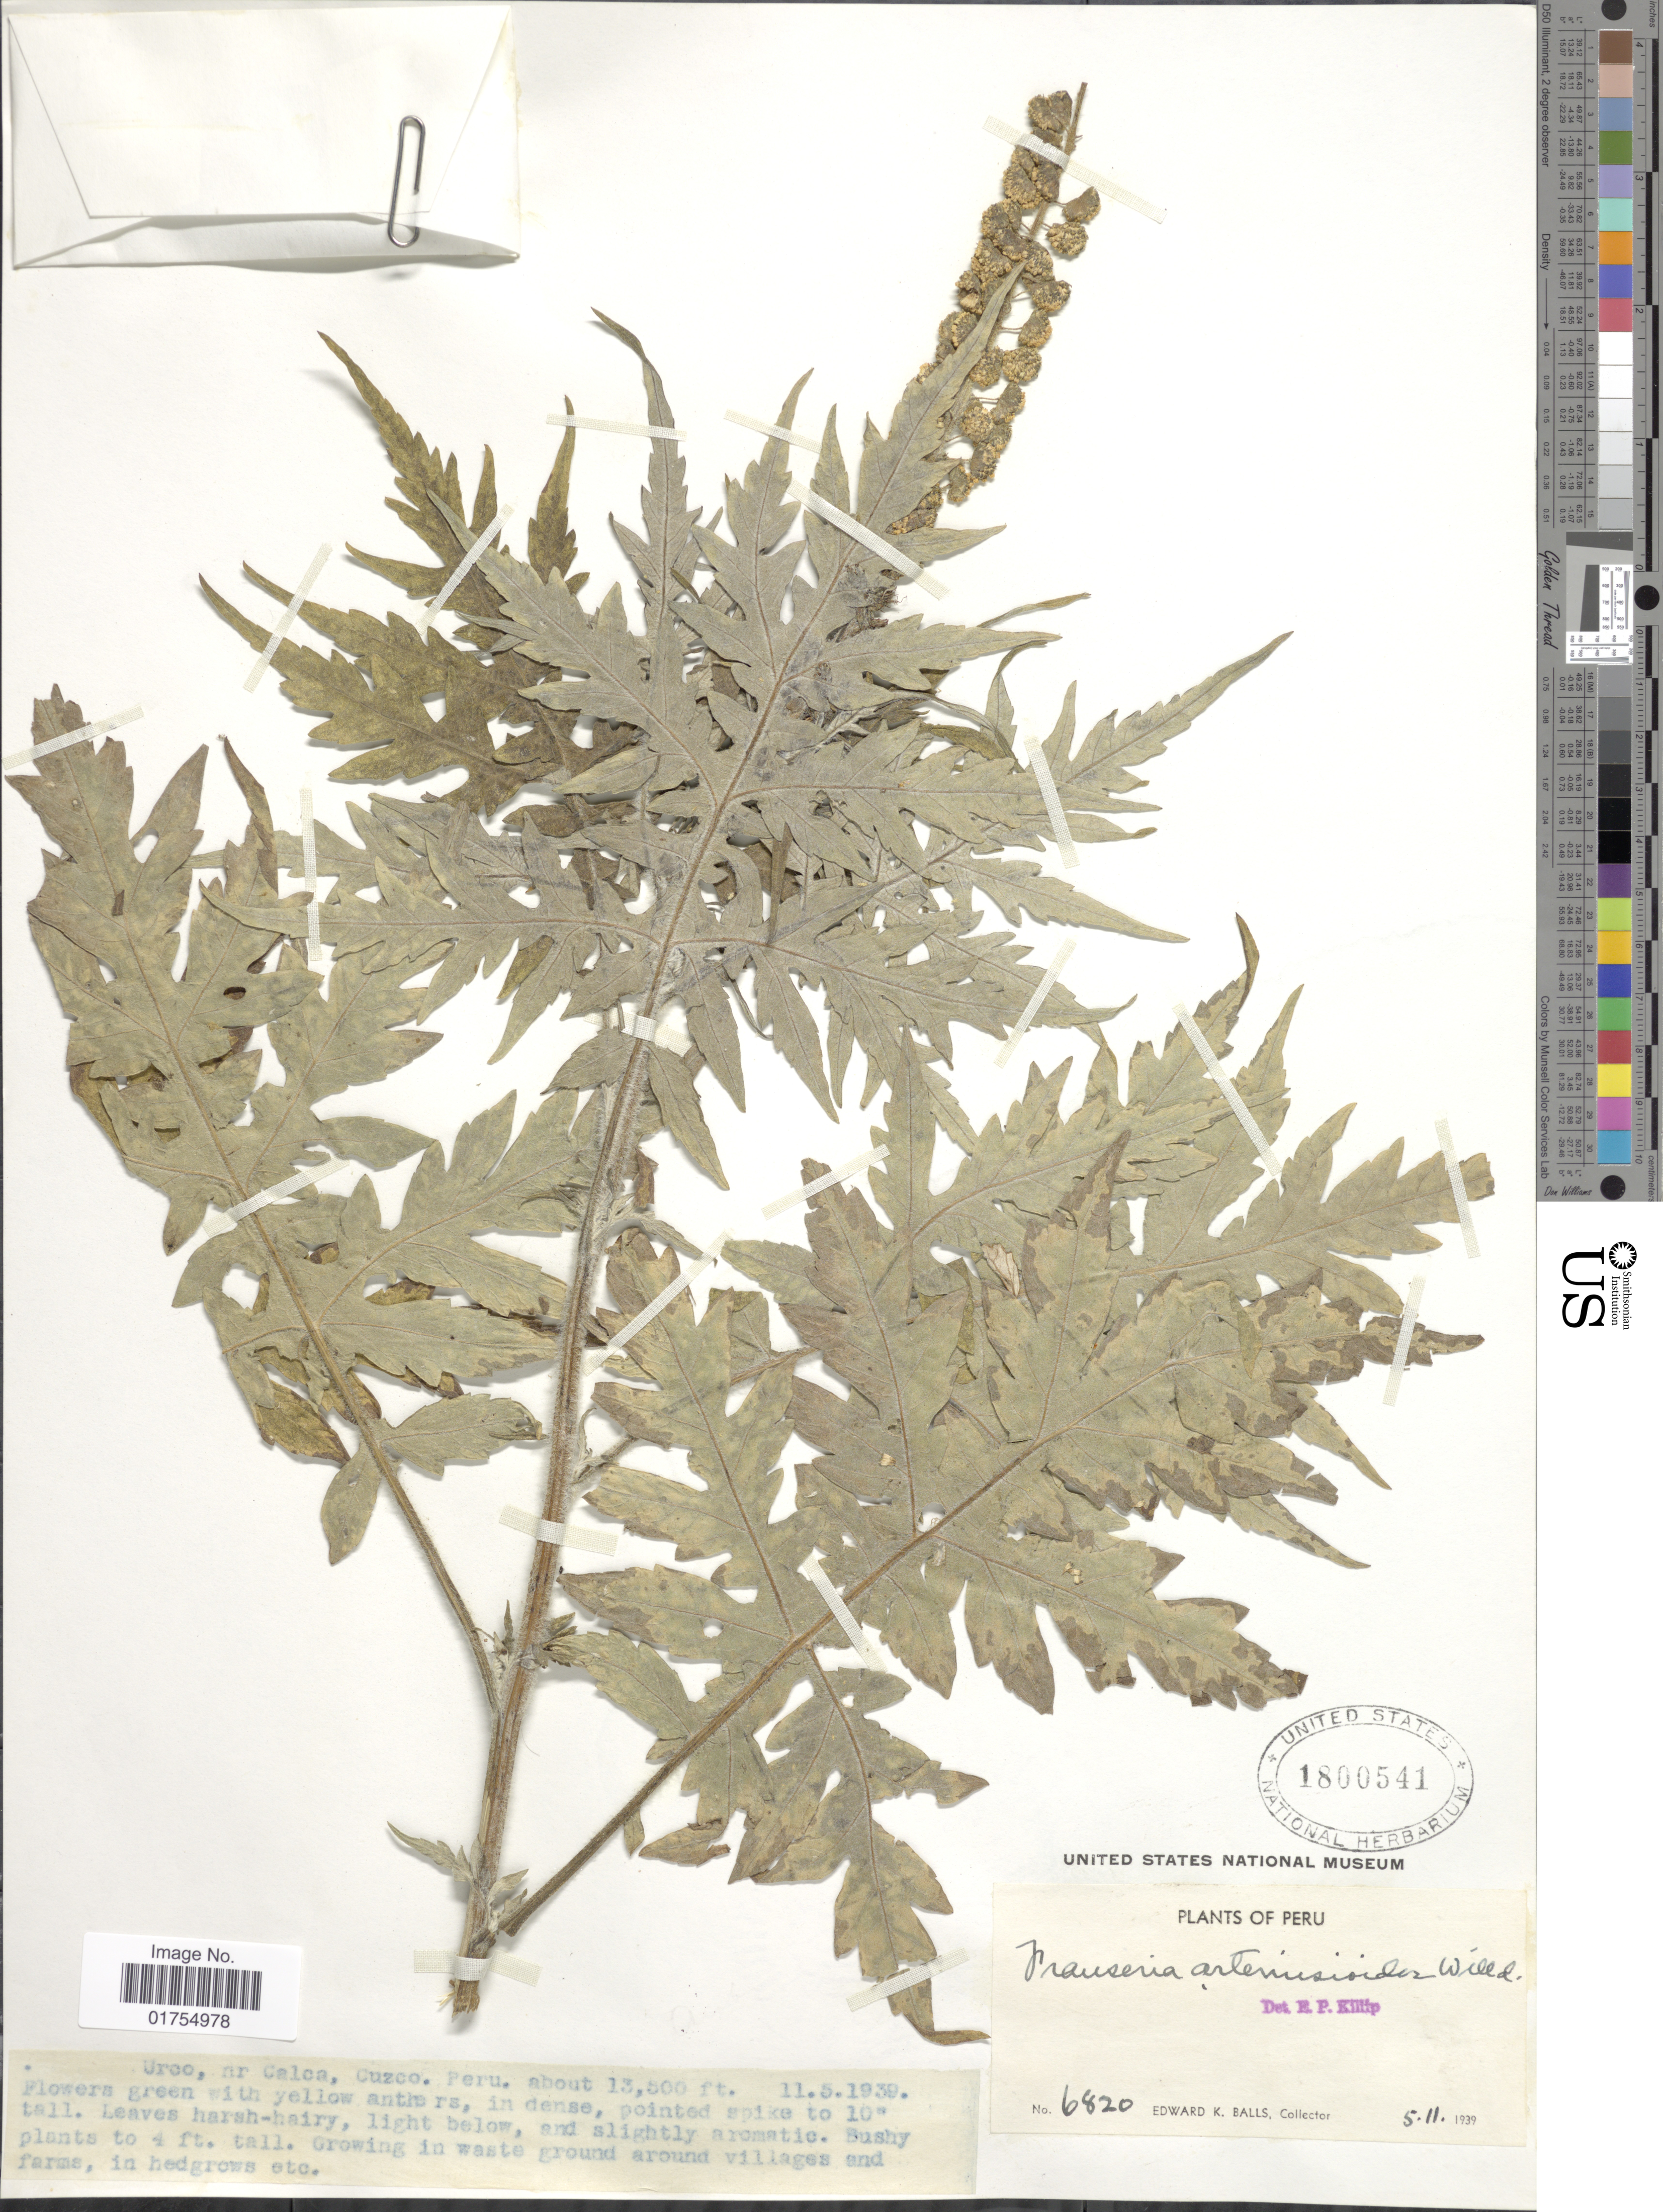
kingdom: Plantae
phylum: Tracheophyta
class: Magnoliopsida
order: Asterales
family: Asteraceae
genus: Franseria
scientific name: Franseria artemisioides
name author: Willd.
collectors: E. K. Balls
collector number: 6820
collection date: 1939-05-11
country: Peru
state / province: Cusco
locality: Urco, ar. Calca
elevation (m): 4115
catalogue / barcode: US 1800541